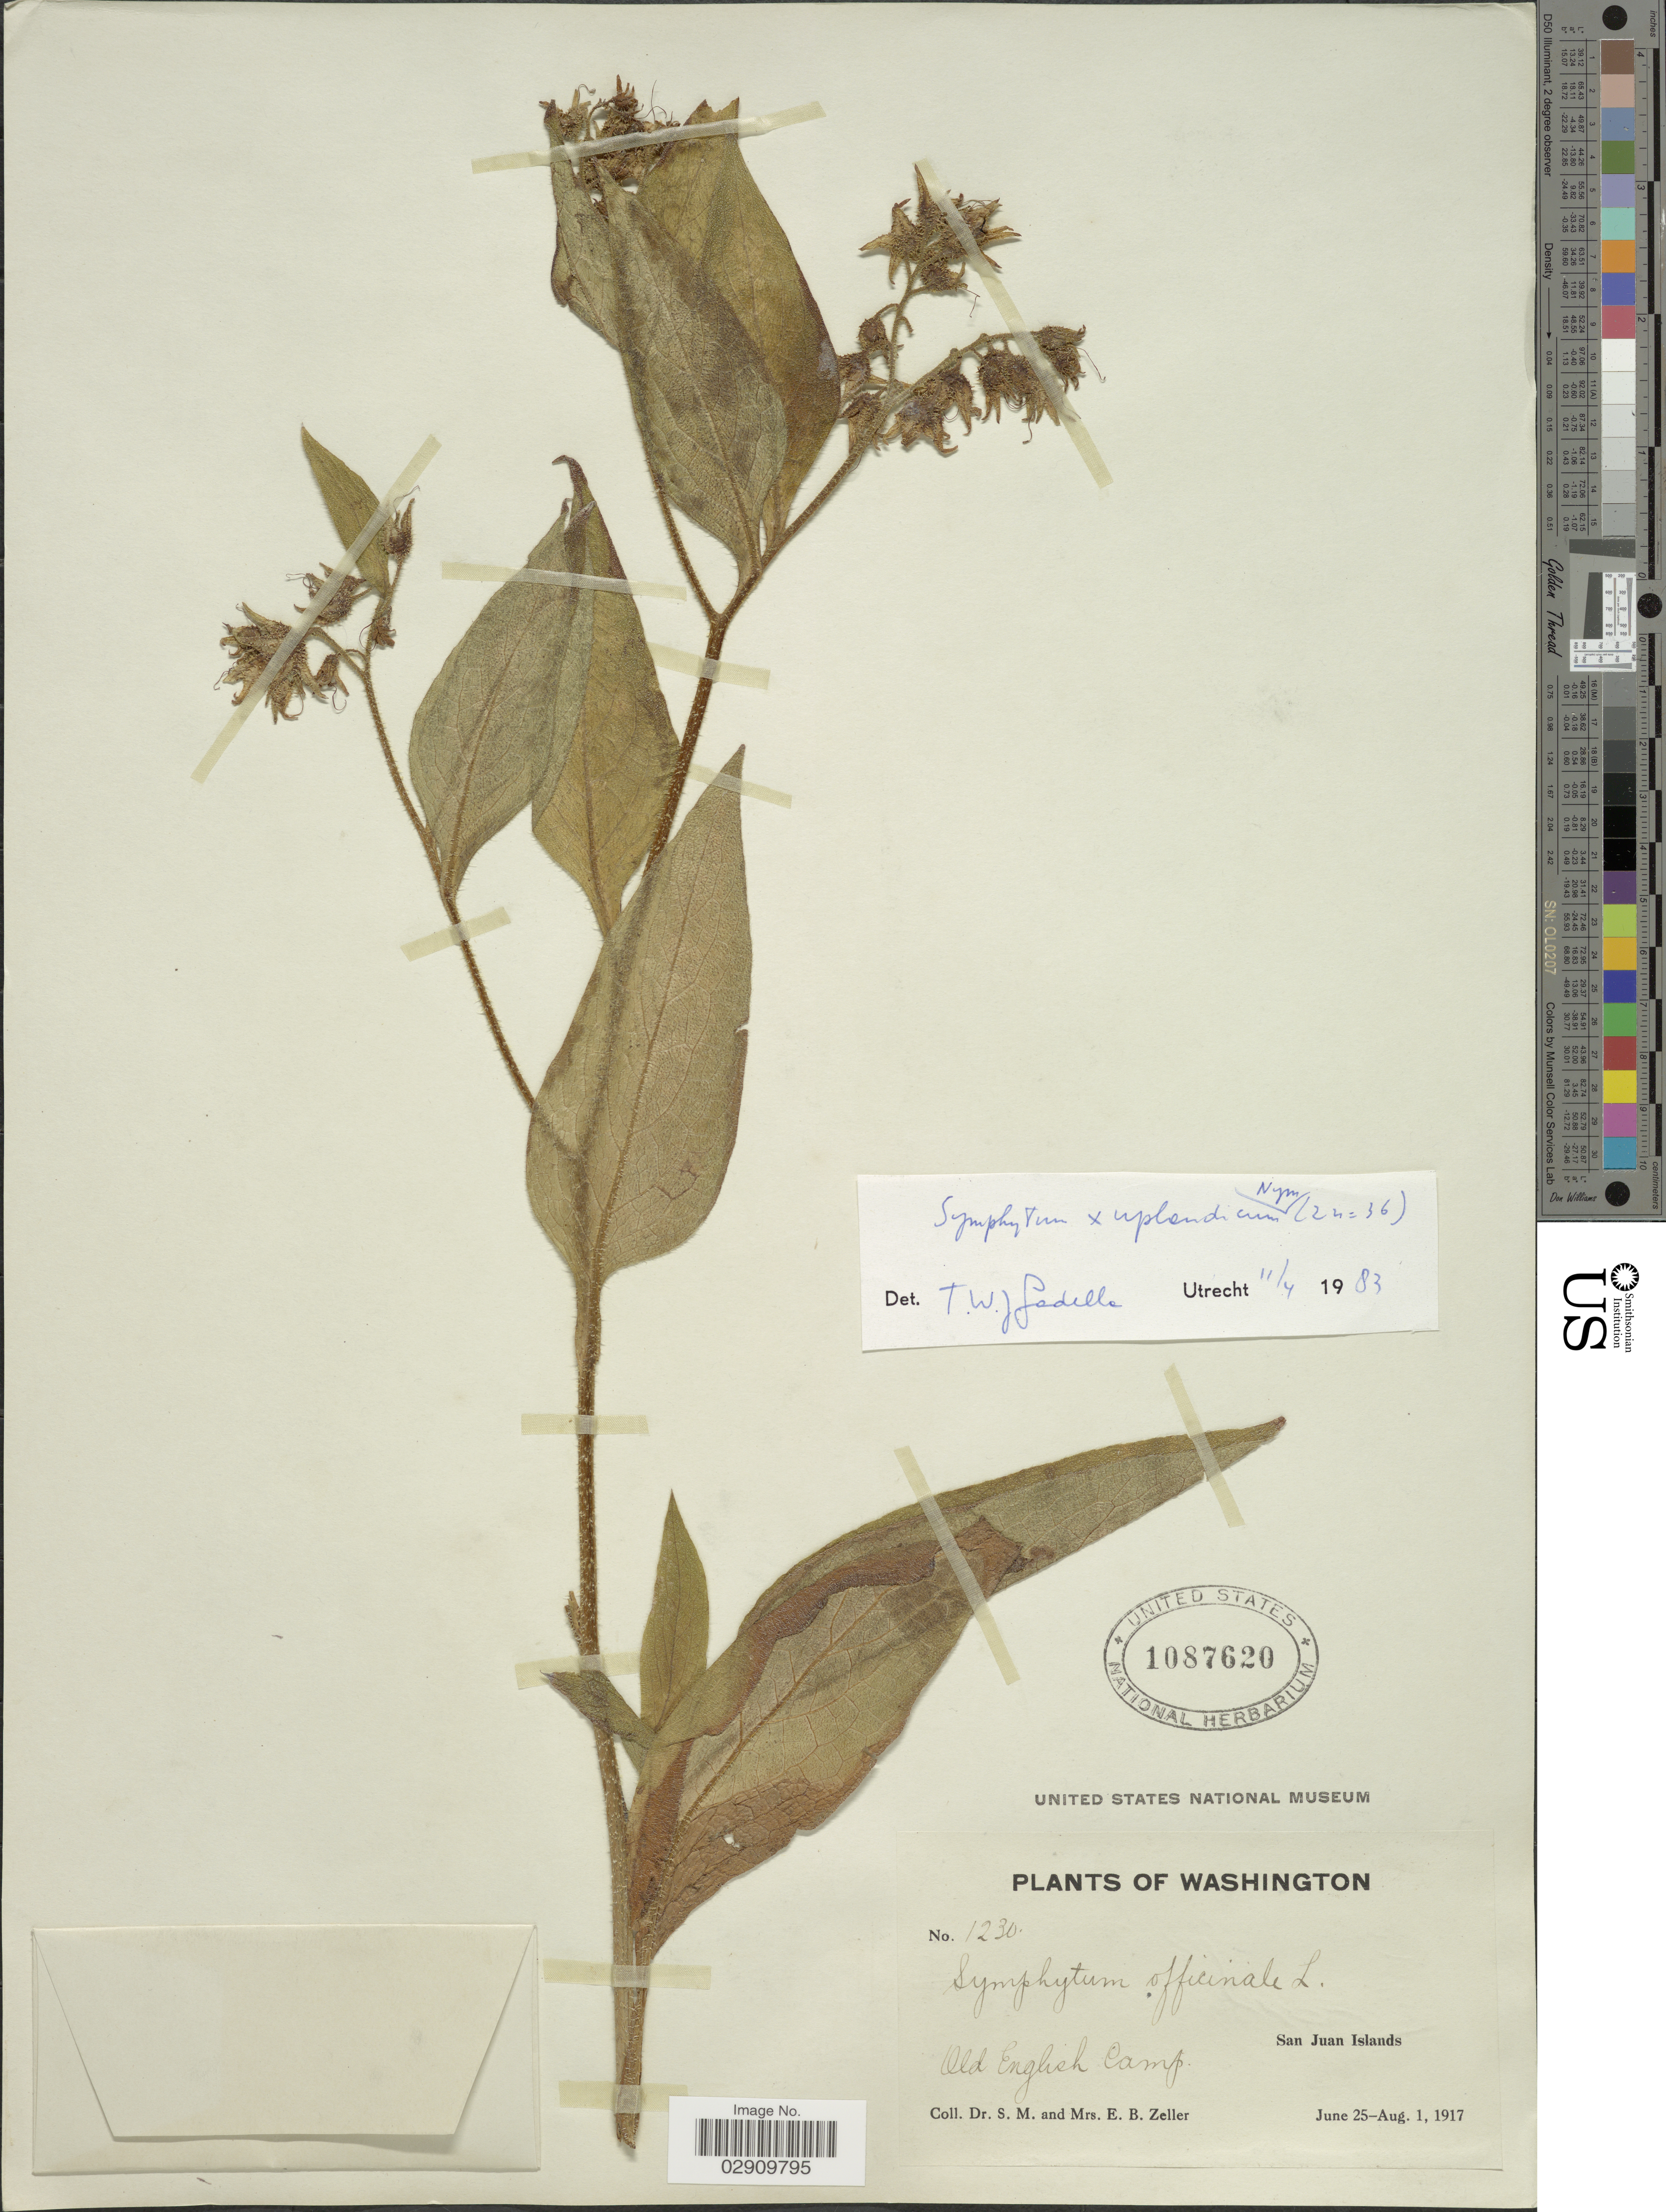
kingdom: Plantae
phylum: Tracheophyta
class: Magnoliopsida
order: Boraginales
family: Boraginaceae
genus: Symphytum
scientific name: Symphytum uplandicum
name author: Nyman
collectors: S. Zeller & E. Zeller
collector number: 1230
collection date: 1917-06-25/1917-08-01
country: United States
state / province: Washington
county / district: San Juan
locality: Old English Camp, San Juan Islands.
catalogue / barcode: US 1087620